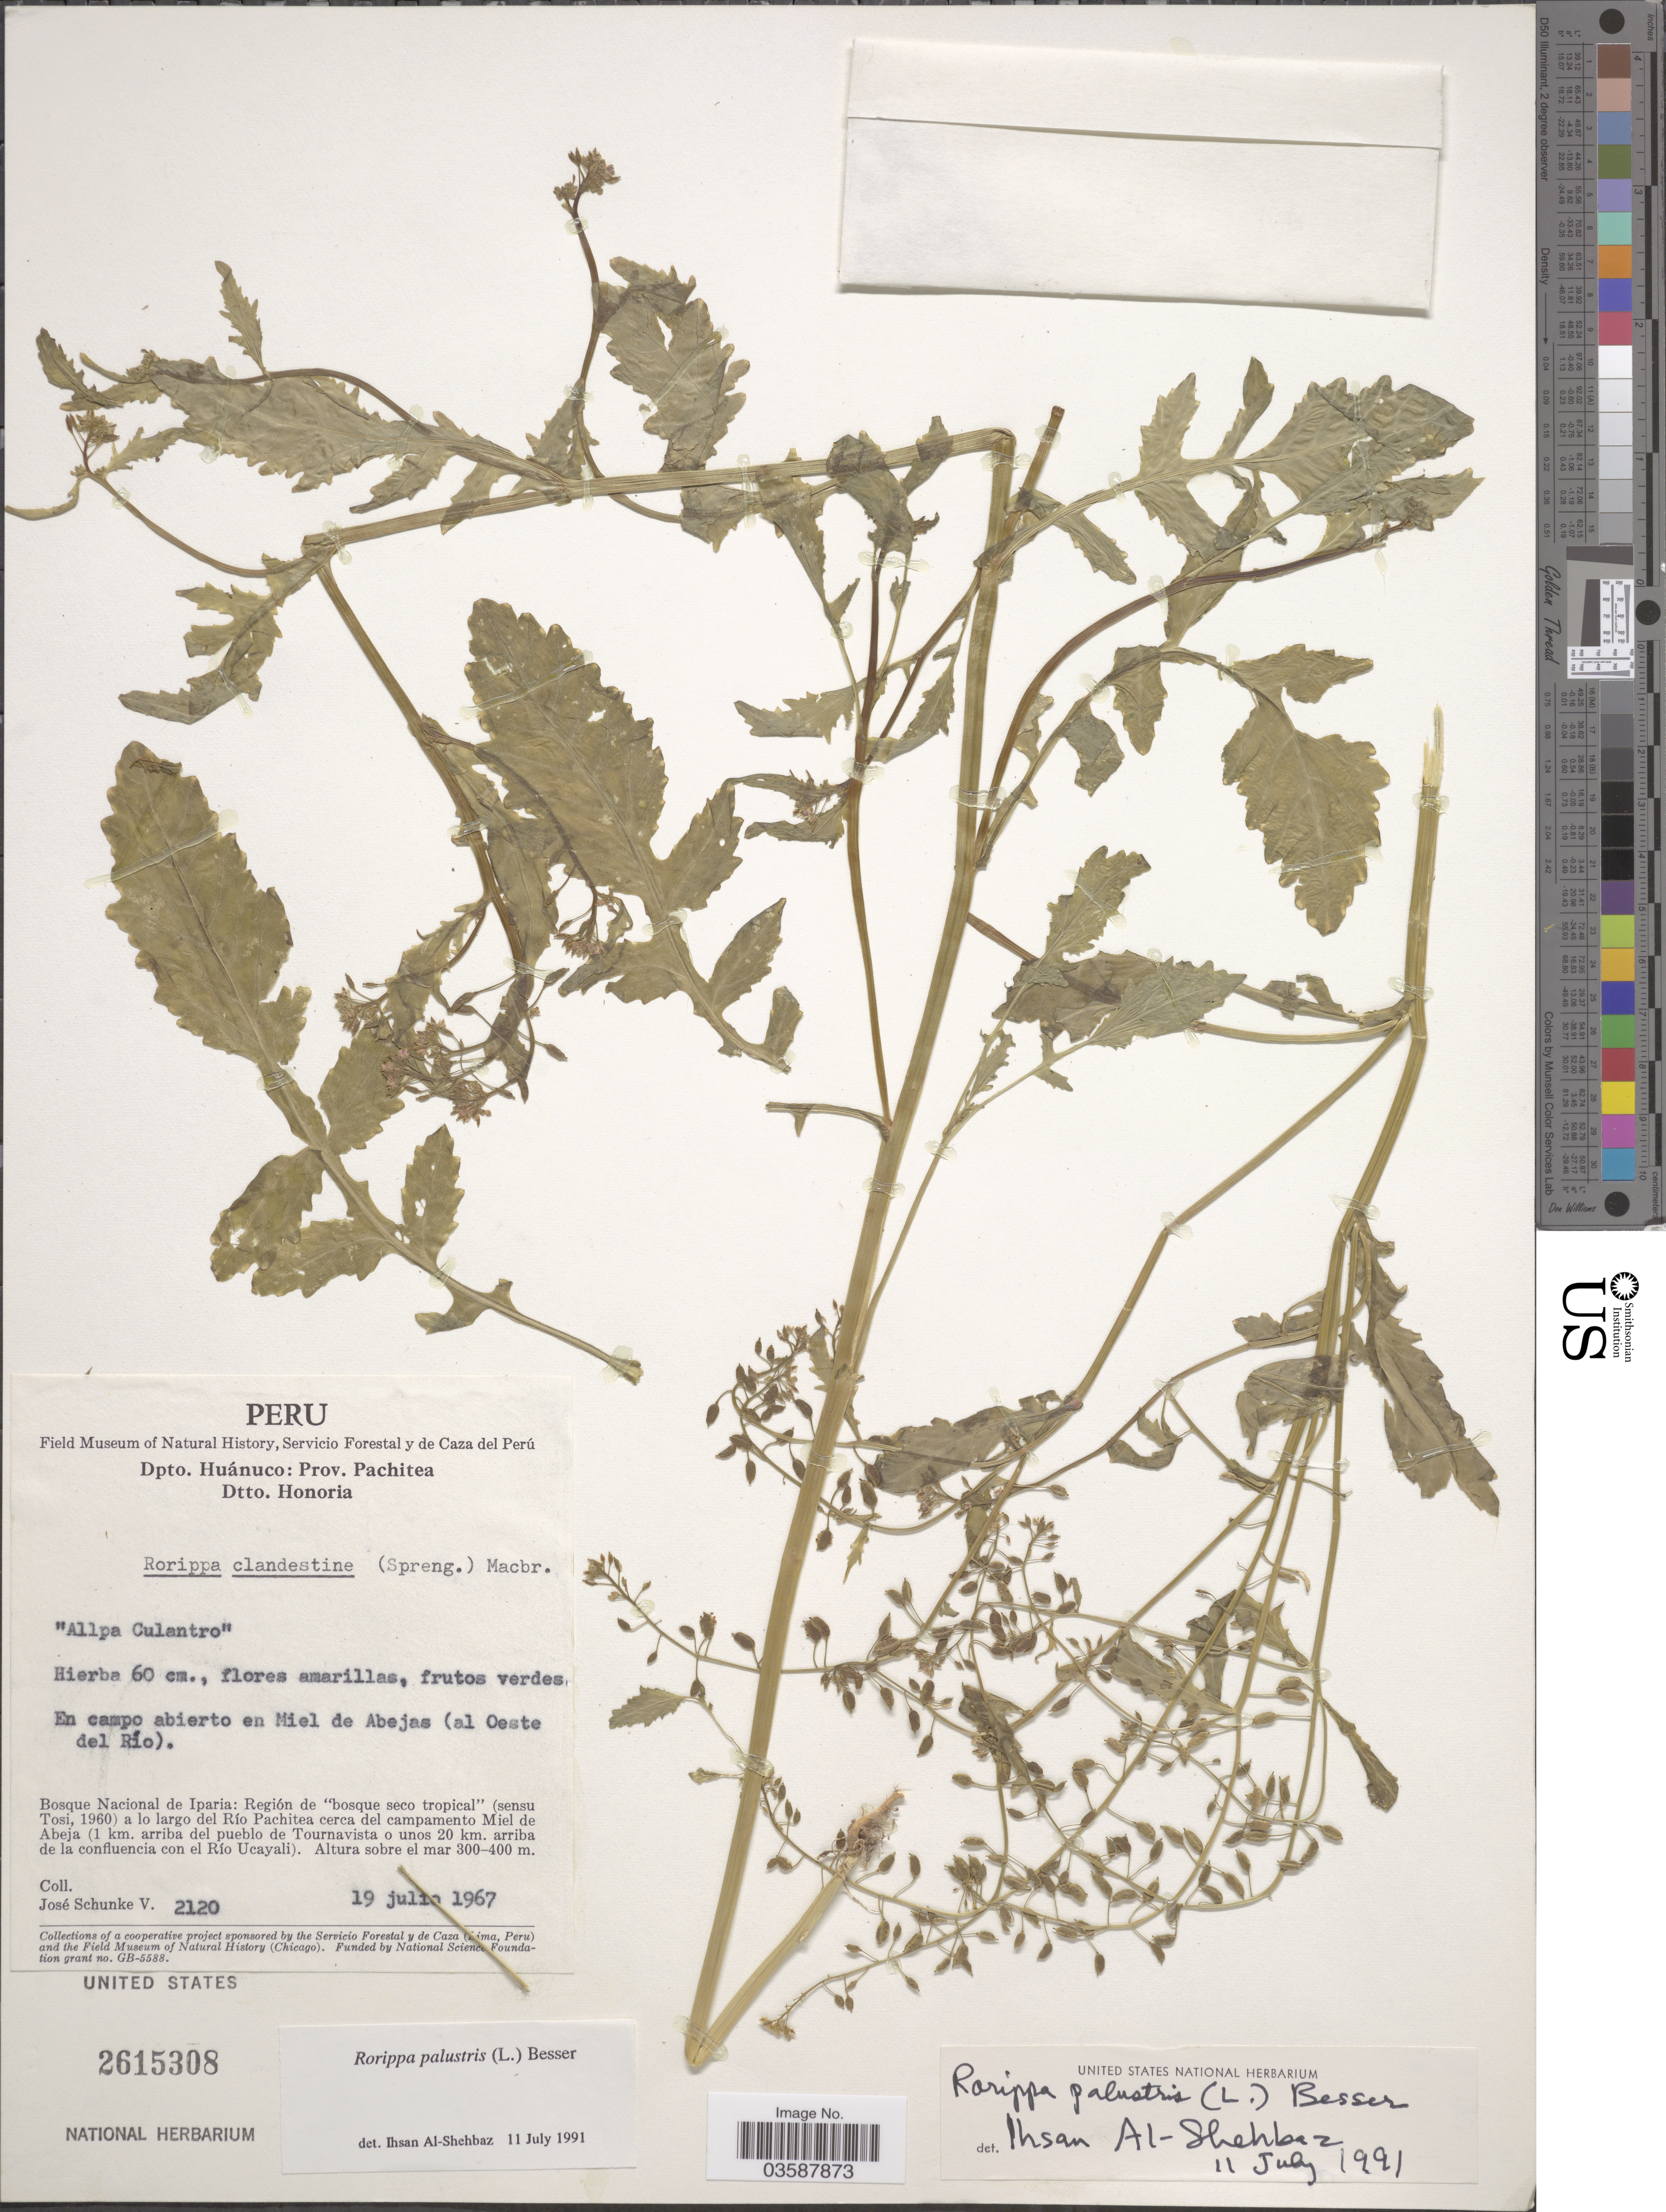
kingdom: Plantae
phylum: Tracheophyta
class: Magnoliopsida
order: Brassicales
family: Brassicaceae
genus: Rorippa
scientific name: Rorippa palustris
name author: (L.) Besser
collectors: J. Schunke Vigo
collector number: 2120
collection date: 1967-07-19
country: Peru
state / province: Huánuco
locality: Dpto. Huánuco: Prov. Pachitea. Dtto. Honoria. En campo abierto en Miel de Abejas (al Oeste del Río). Bosque Nacional de Iparia: Región de "bosque seco tropical" (sensu Tosi, 1960) a lo largo del Río Pachitea cerca del campamento Miel de Abeja (1 km. arriba del pueblo de Tournavista o unos 20 km. arriba de la confluencia con el Río Ucayali).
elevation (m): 300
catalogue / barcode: US 2615308